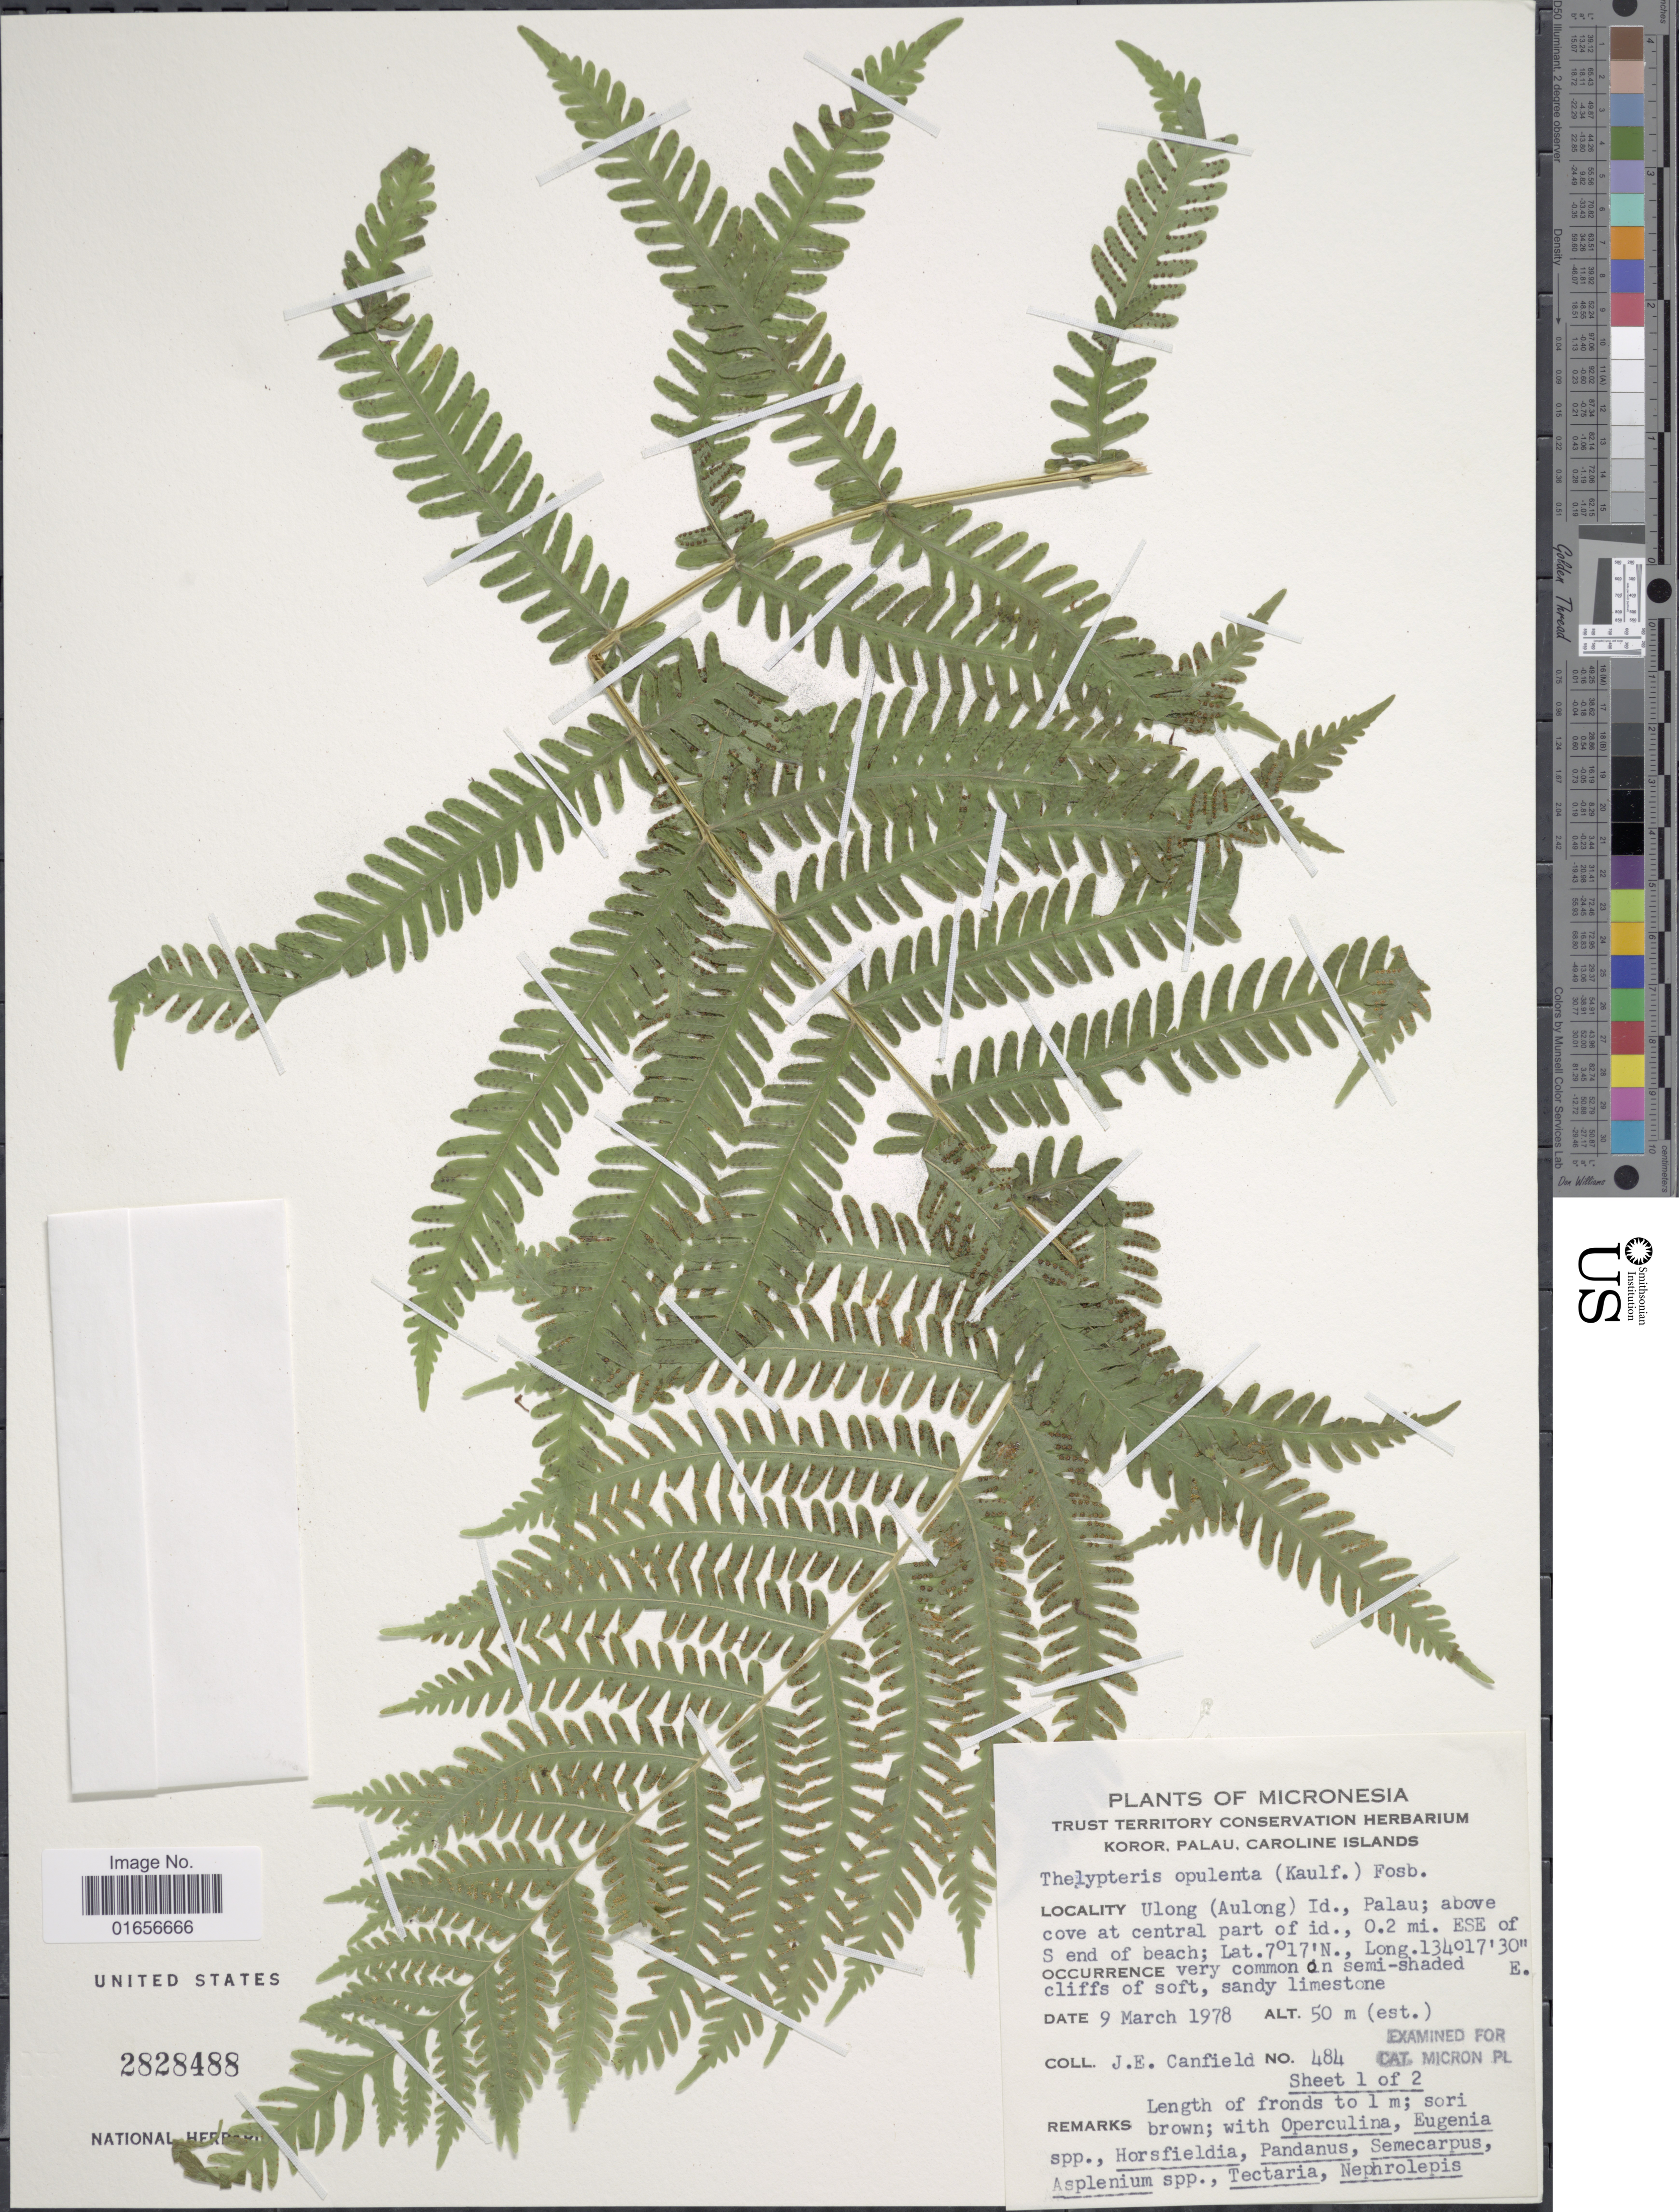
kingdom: Plantae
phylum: Tracheophyta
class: Polypodiopsida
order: Polypodiales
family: Thelypteridaceae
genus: Amphineuron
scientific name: Amphineuron opulentum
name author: (Kaulf.) Holttum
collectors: J. E. Canfield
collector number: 484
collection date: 1978-03-09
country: Palau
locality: Micronesia. Ulong (Aulong), Id., Palau; above cove at central part of id., 0.2 mi. ESE of S end of beach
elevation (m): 50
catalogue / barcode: US 2828488